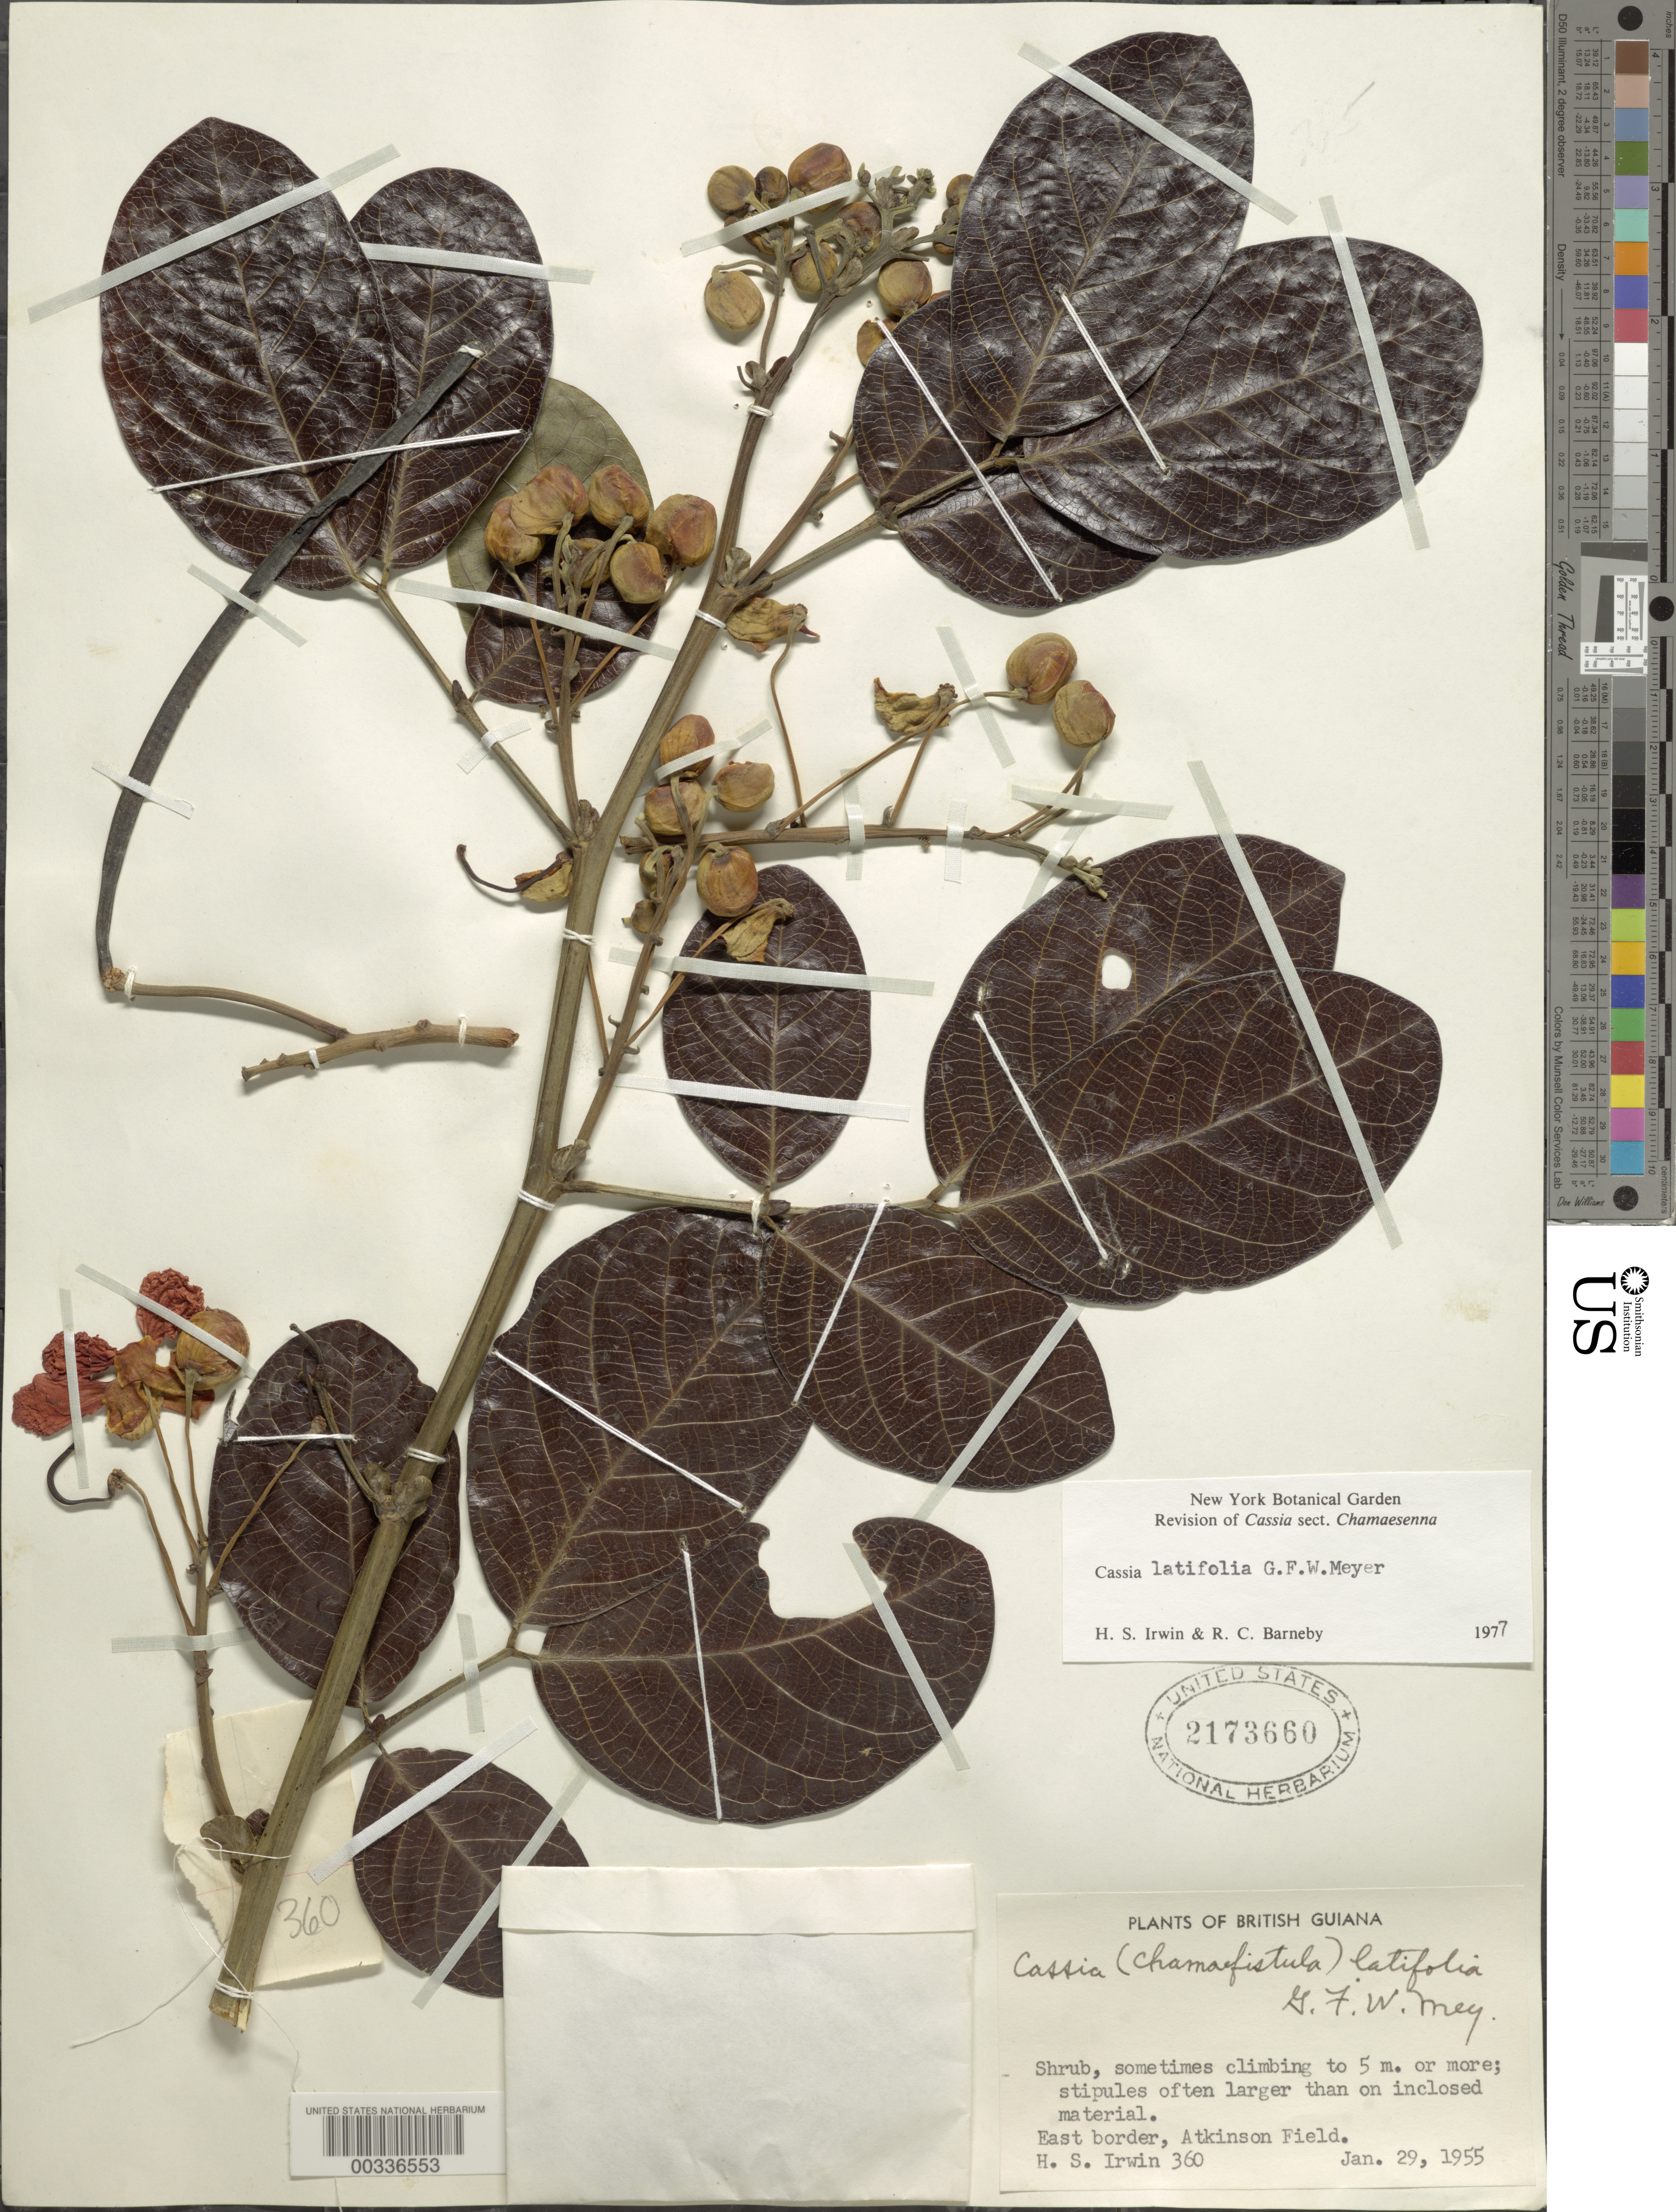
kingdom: Plantae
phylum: Tracheophyta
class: Magnoliopsida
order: Fabales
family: Fabaceae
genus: Senna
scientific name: Senna latifolia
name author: (G. Mey.) H.S. Irwin & Barneby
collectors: H. Irwin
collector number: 360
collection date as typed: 29 Jan 1955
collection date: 1955-01-29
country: Guyana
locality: E border, atkinson field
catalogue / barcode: US 2173660